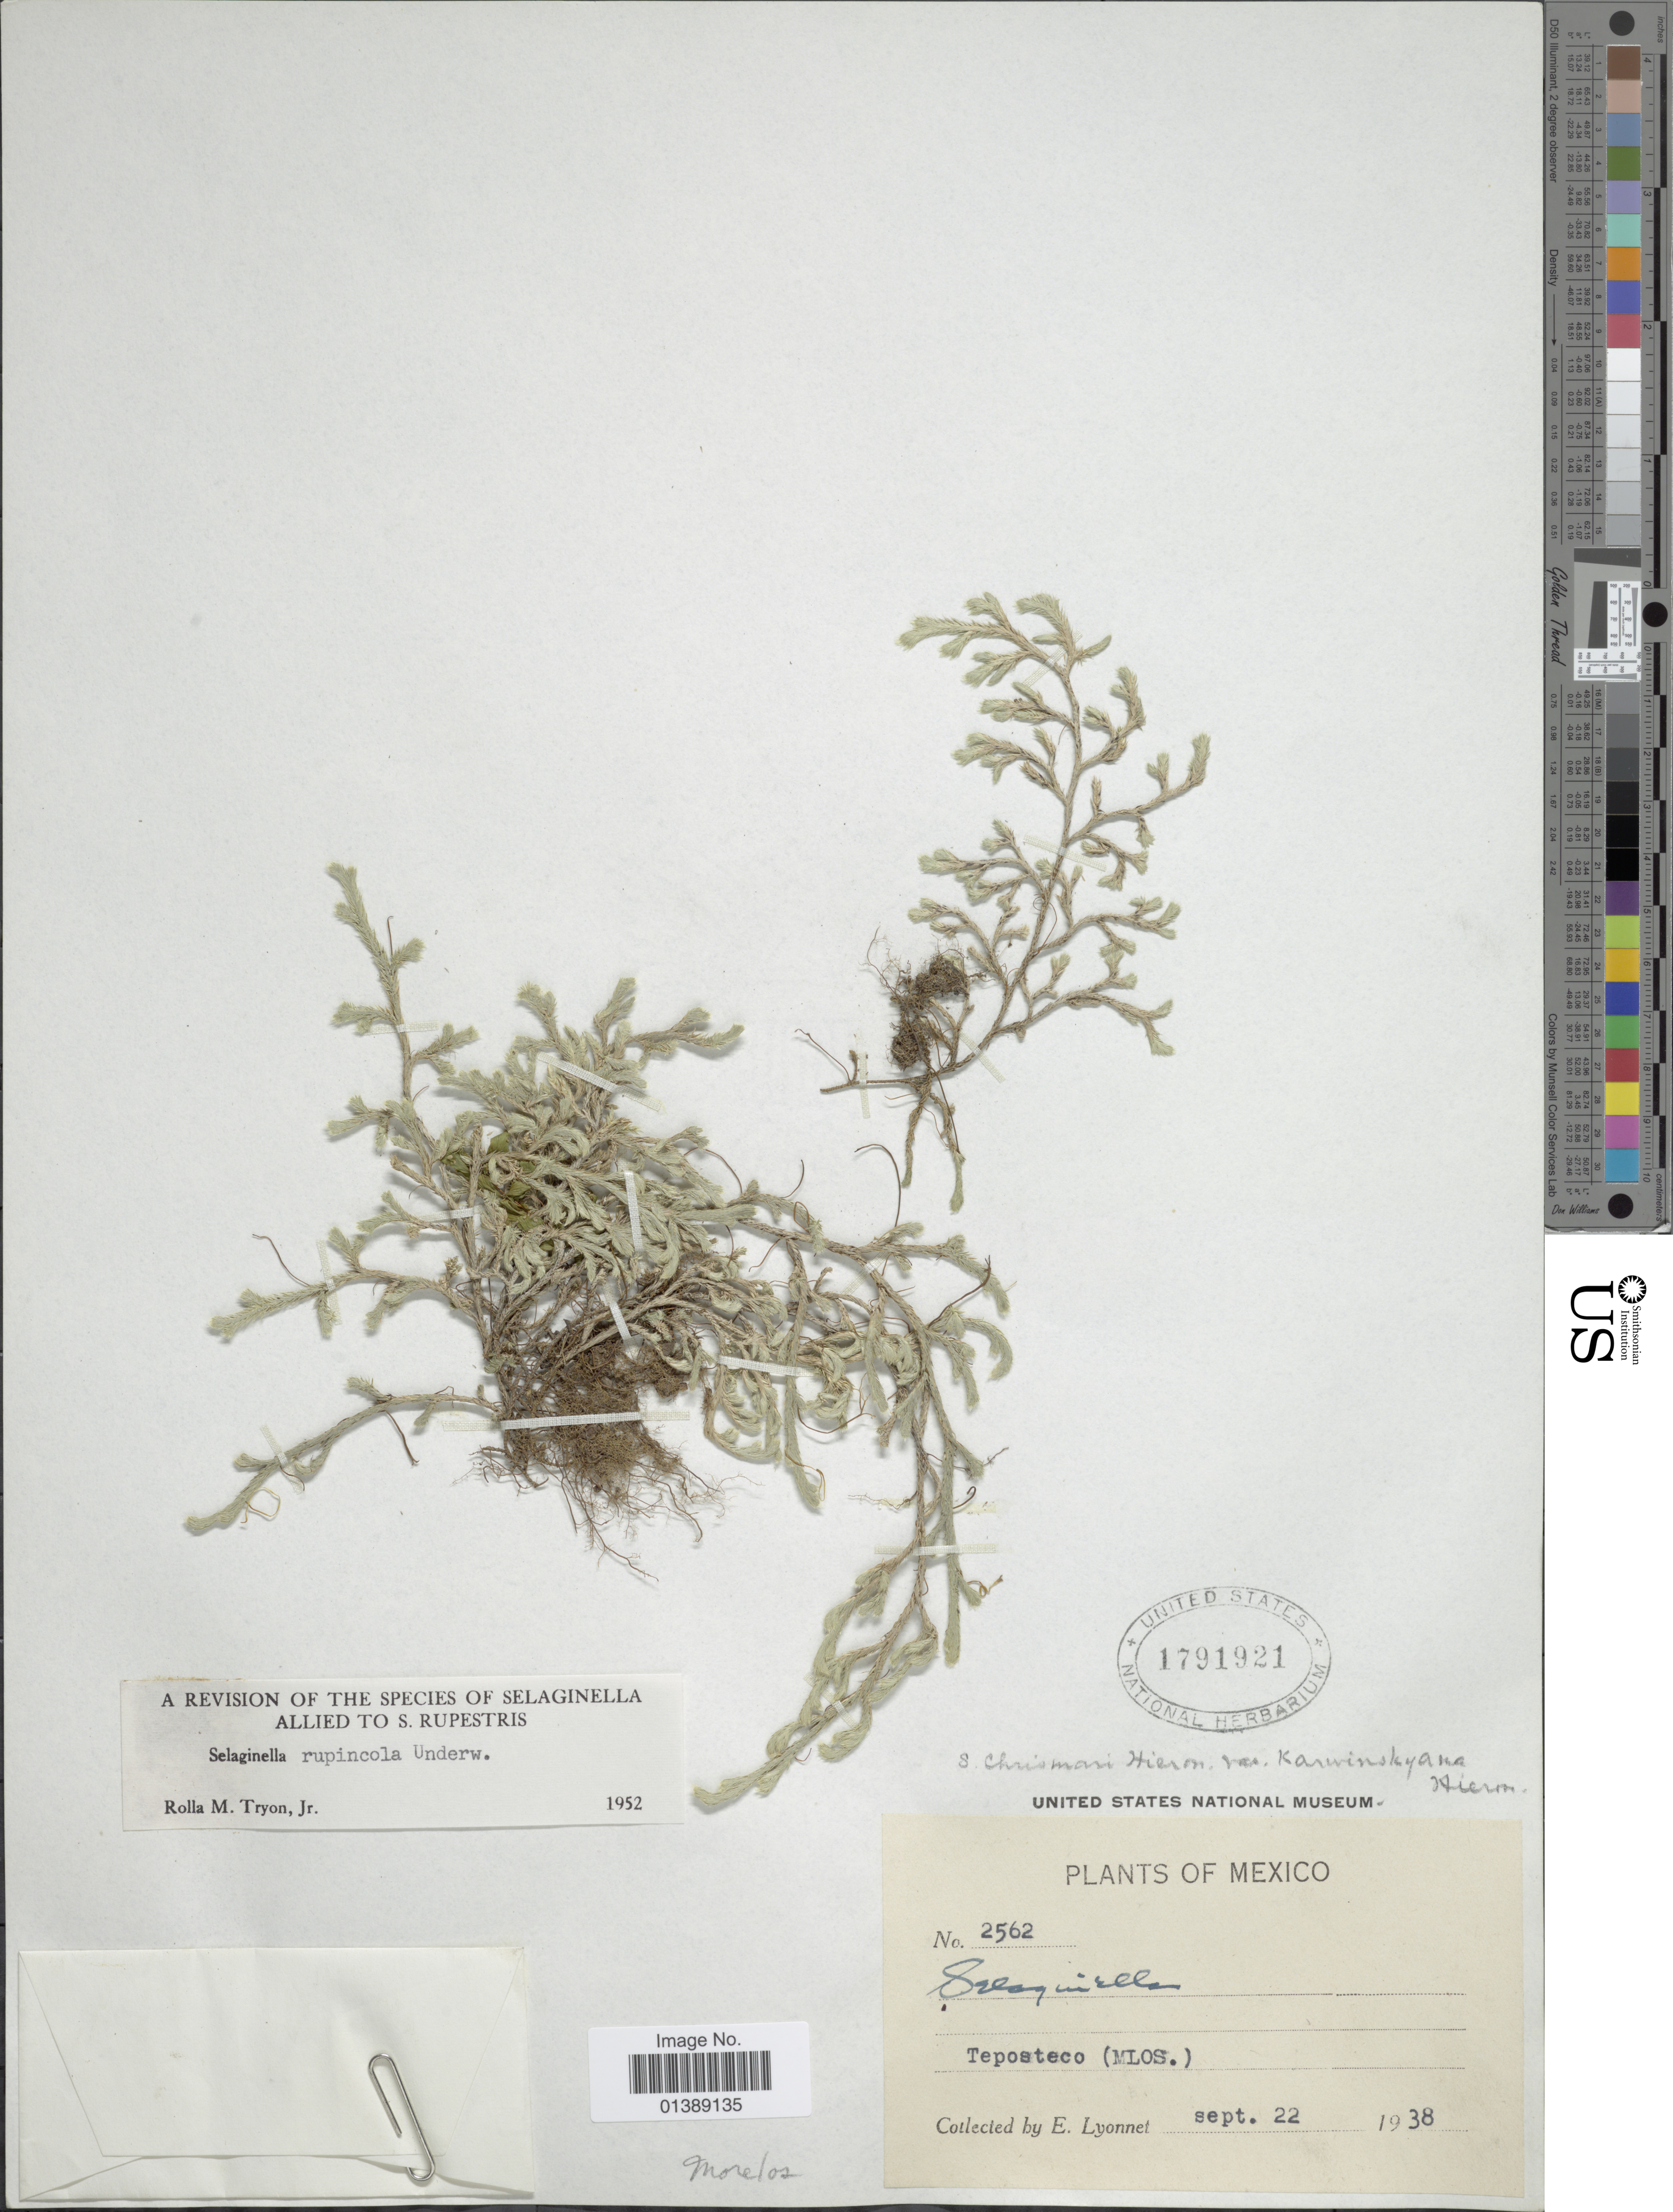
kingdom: Plantae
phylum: Tracheophyta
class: Lycopodiopsida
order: Selaginellales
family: Selaginellaceae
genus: Selaginella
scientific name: Selaginella rupincola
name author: Underw.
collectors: E. Lyonnet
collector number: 2562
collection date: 1938-09-22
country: Mexico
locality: Teposteco (MLOS)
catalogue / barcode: US 1791921